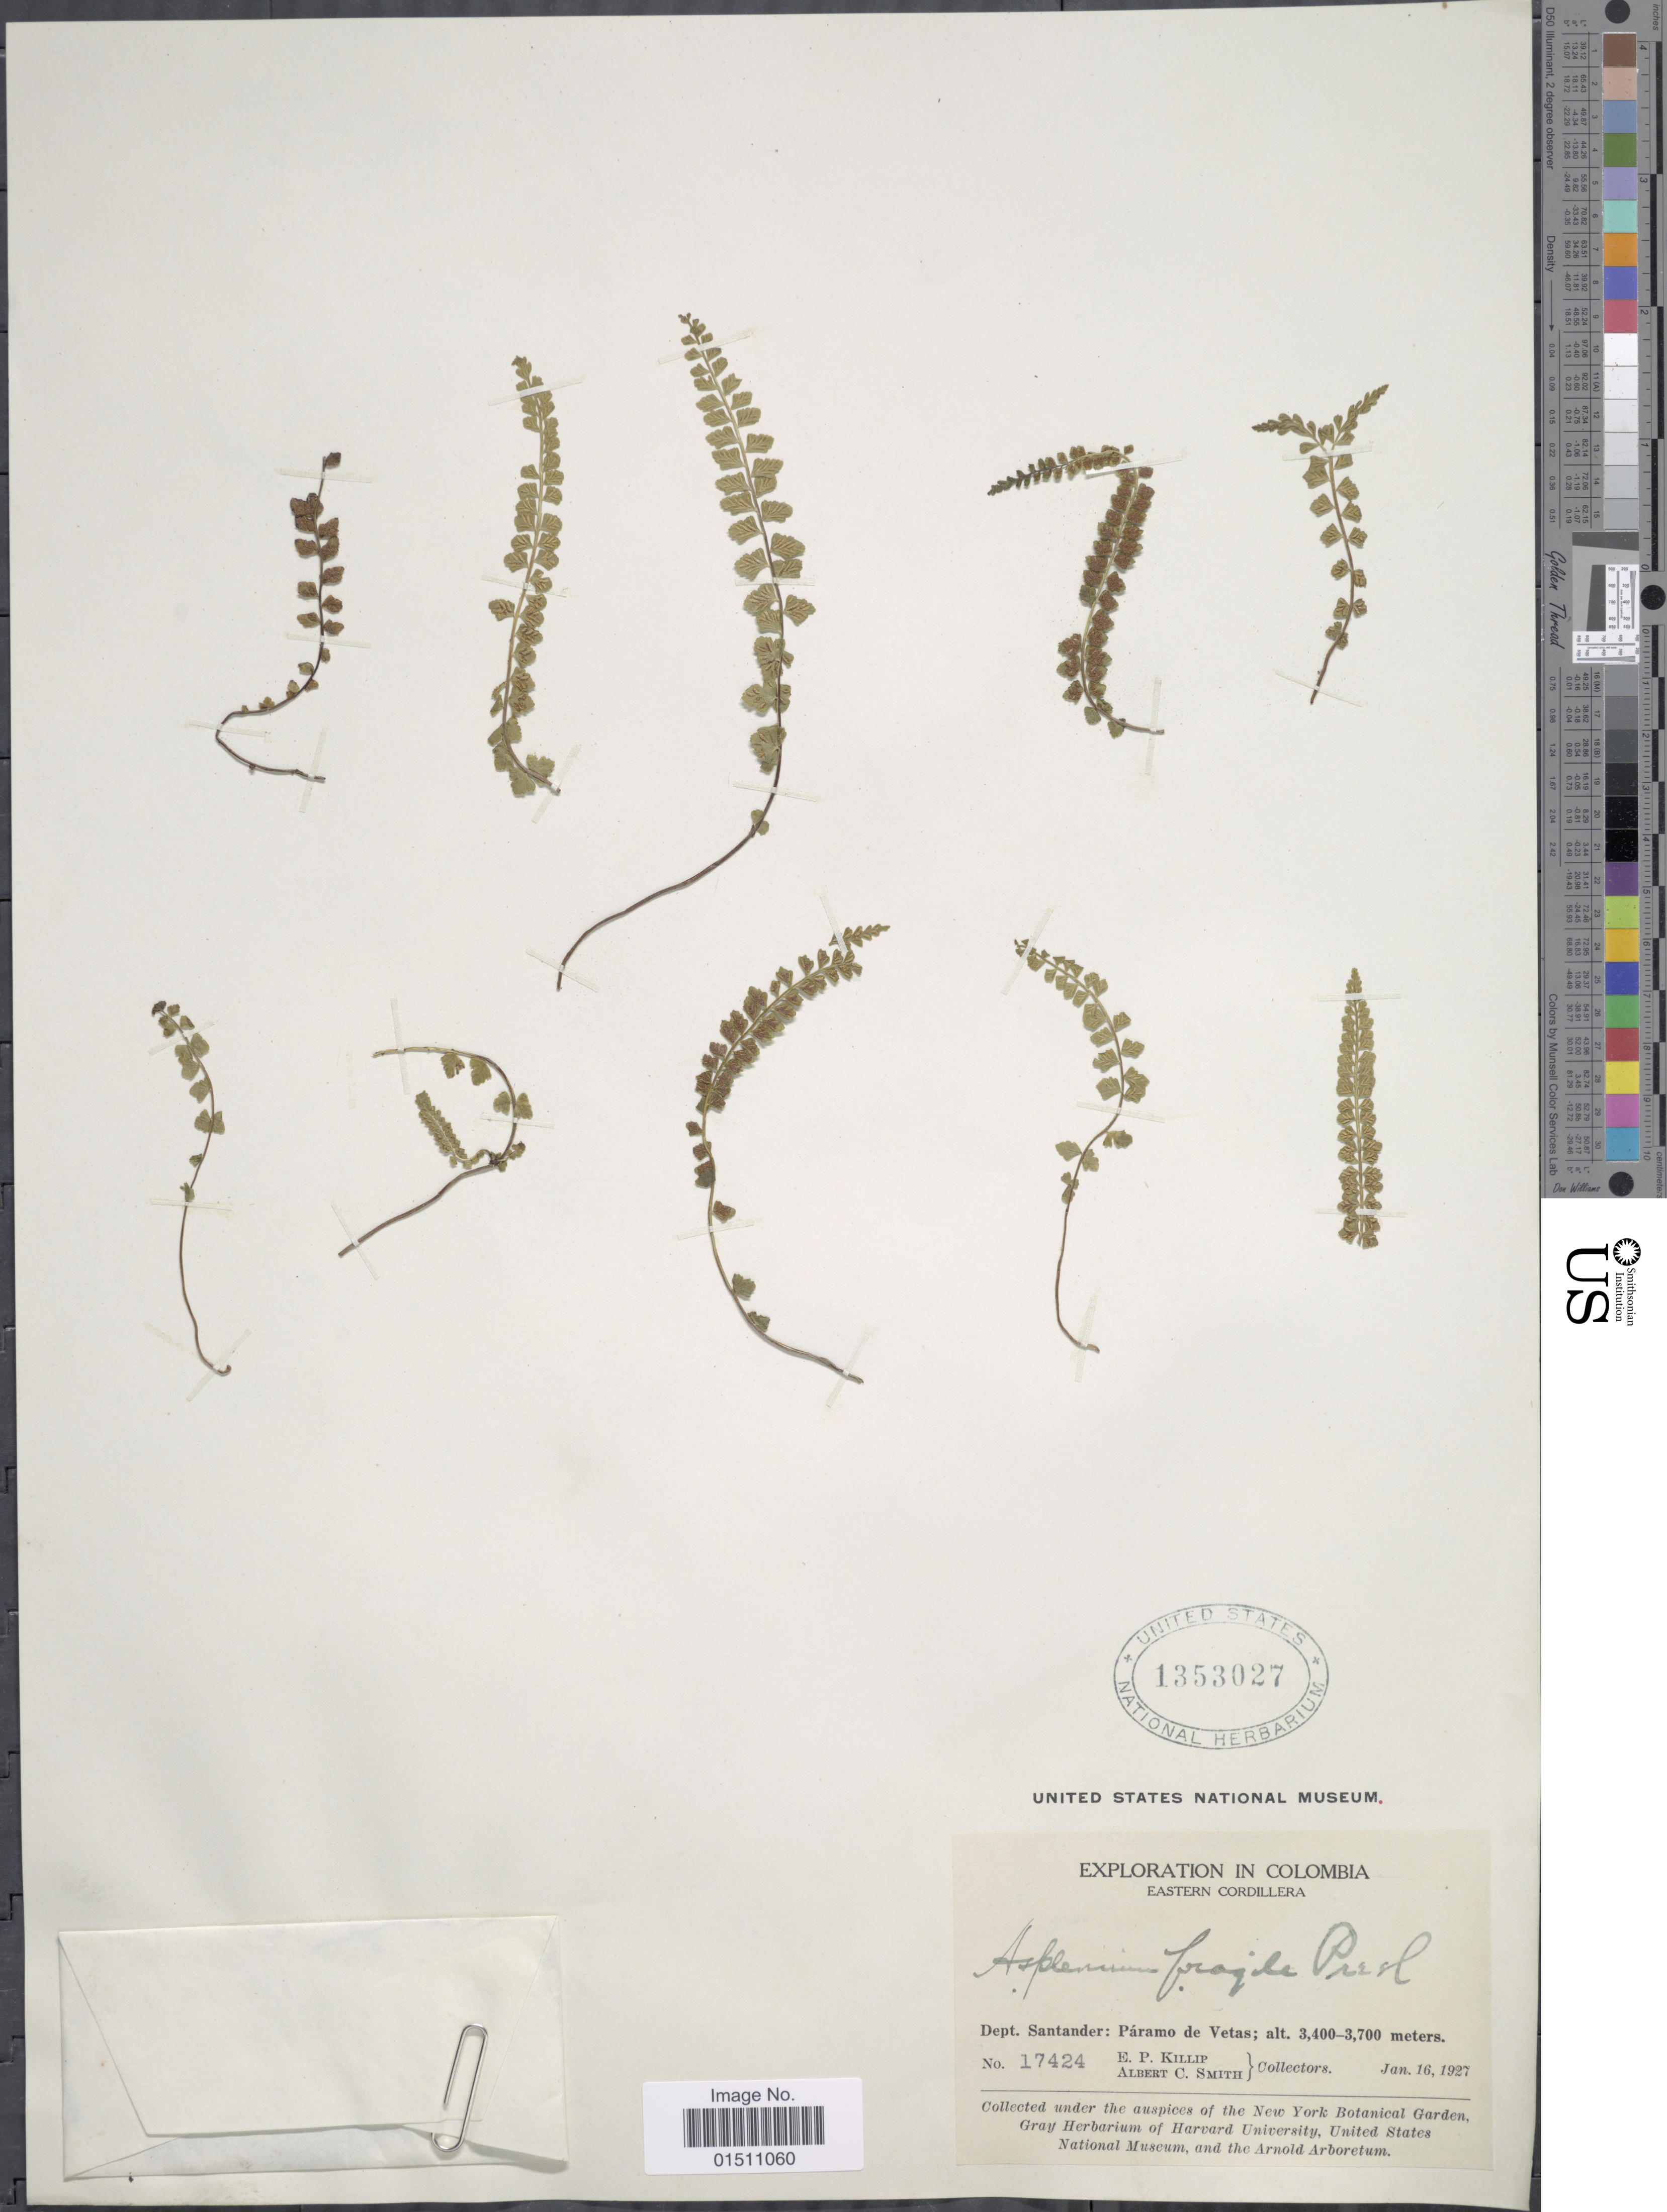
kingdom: Plantae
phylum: Tracheophyta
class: Polypodiopsida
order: Polypodiales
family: Aspleniaceae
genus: Asplenium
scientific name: Asplenium fragile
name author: C. Presl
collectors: E. P. Killip & A. C. Smith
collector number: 17424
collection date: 1927-01-16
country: Colombia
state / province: Santander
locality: Colombia, Eastern Cordillera, Dept. Santander: Páramo de Vetas.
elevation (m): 3400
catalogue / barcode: US 1353027